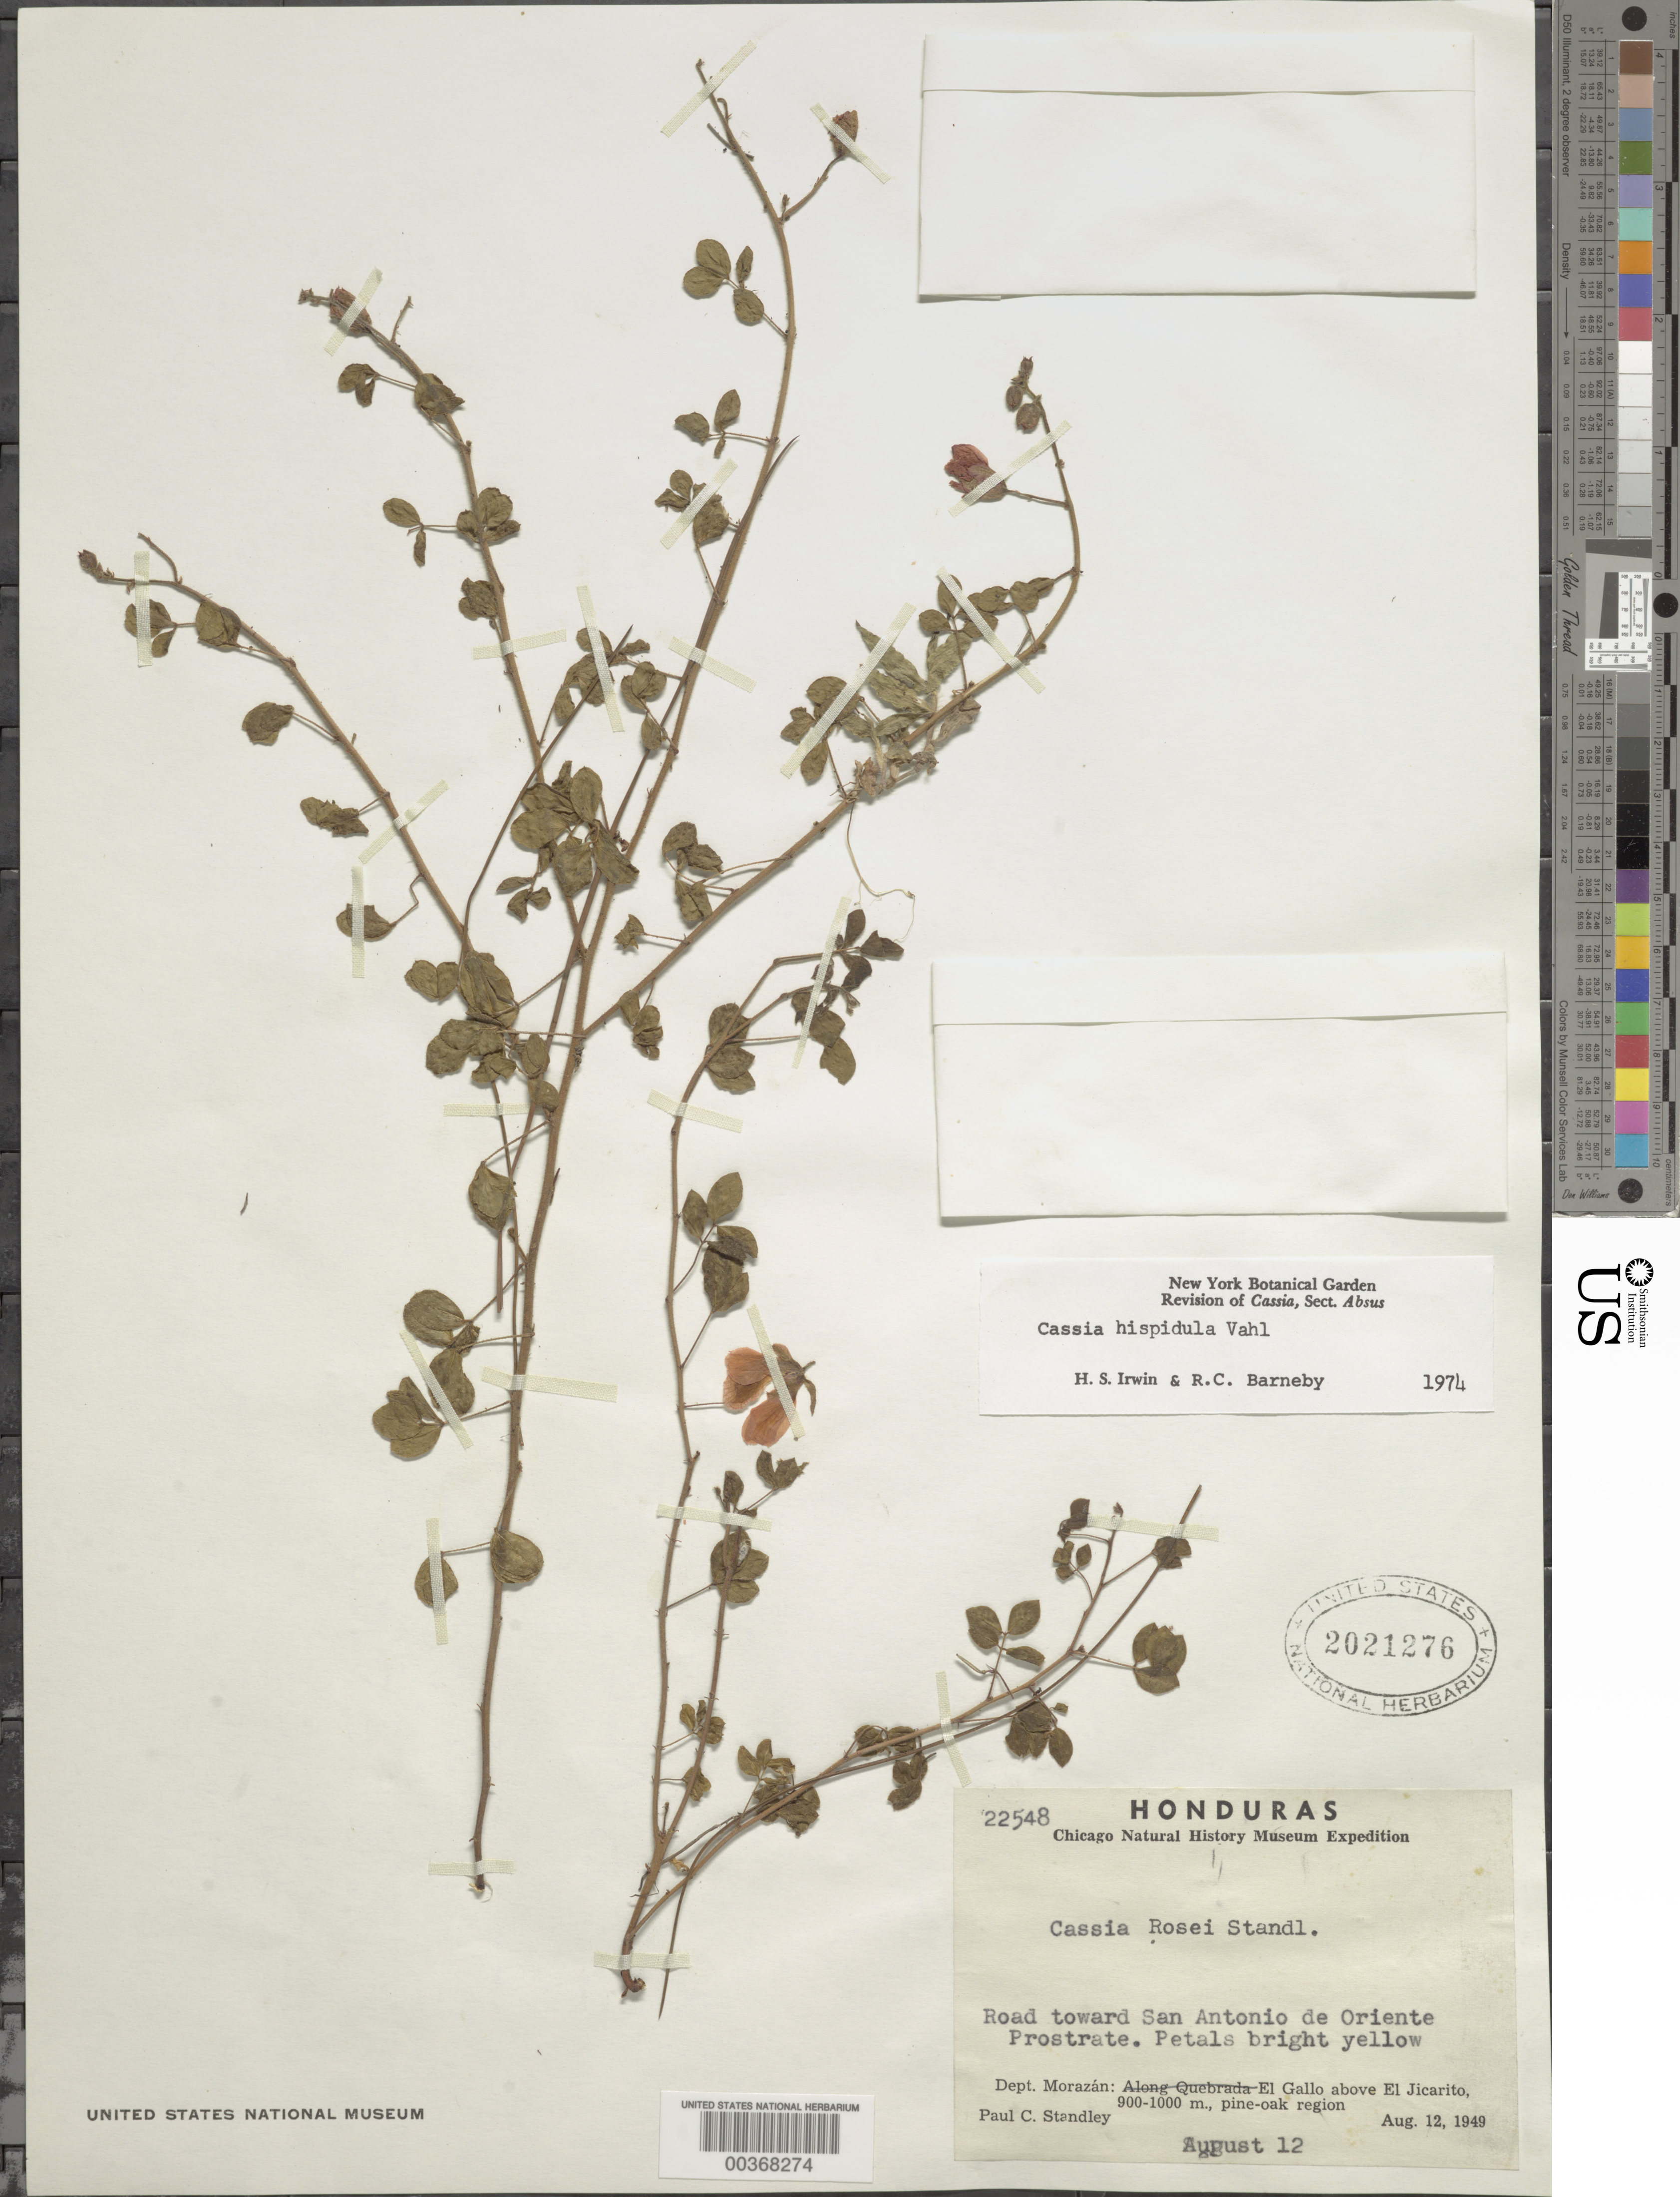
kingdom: Plantae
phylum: Tracheophyta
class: Magnoliopsida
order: Fabales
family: Fabaceae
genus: Chamaecrista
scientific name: Chamaecrista hispidula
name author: (Vahl) H.S. Irwin & Barneby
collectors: P. C. Standley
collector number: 22548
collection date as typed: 12 Aug 1949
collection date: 1949-08-12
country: Honduras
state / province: Fco. Morazán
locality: El Gallo above El Jicarito; road toward San Antonio de Oriente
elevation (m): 900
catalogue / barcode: US 2021276